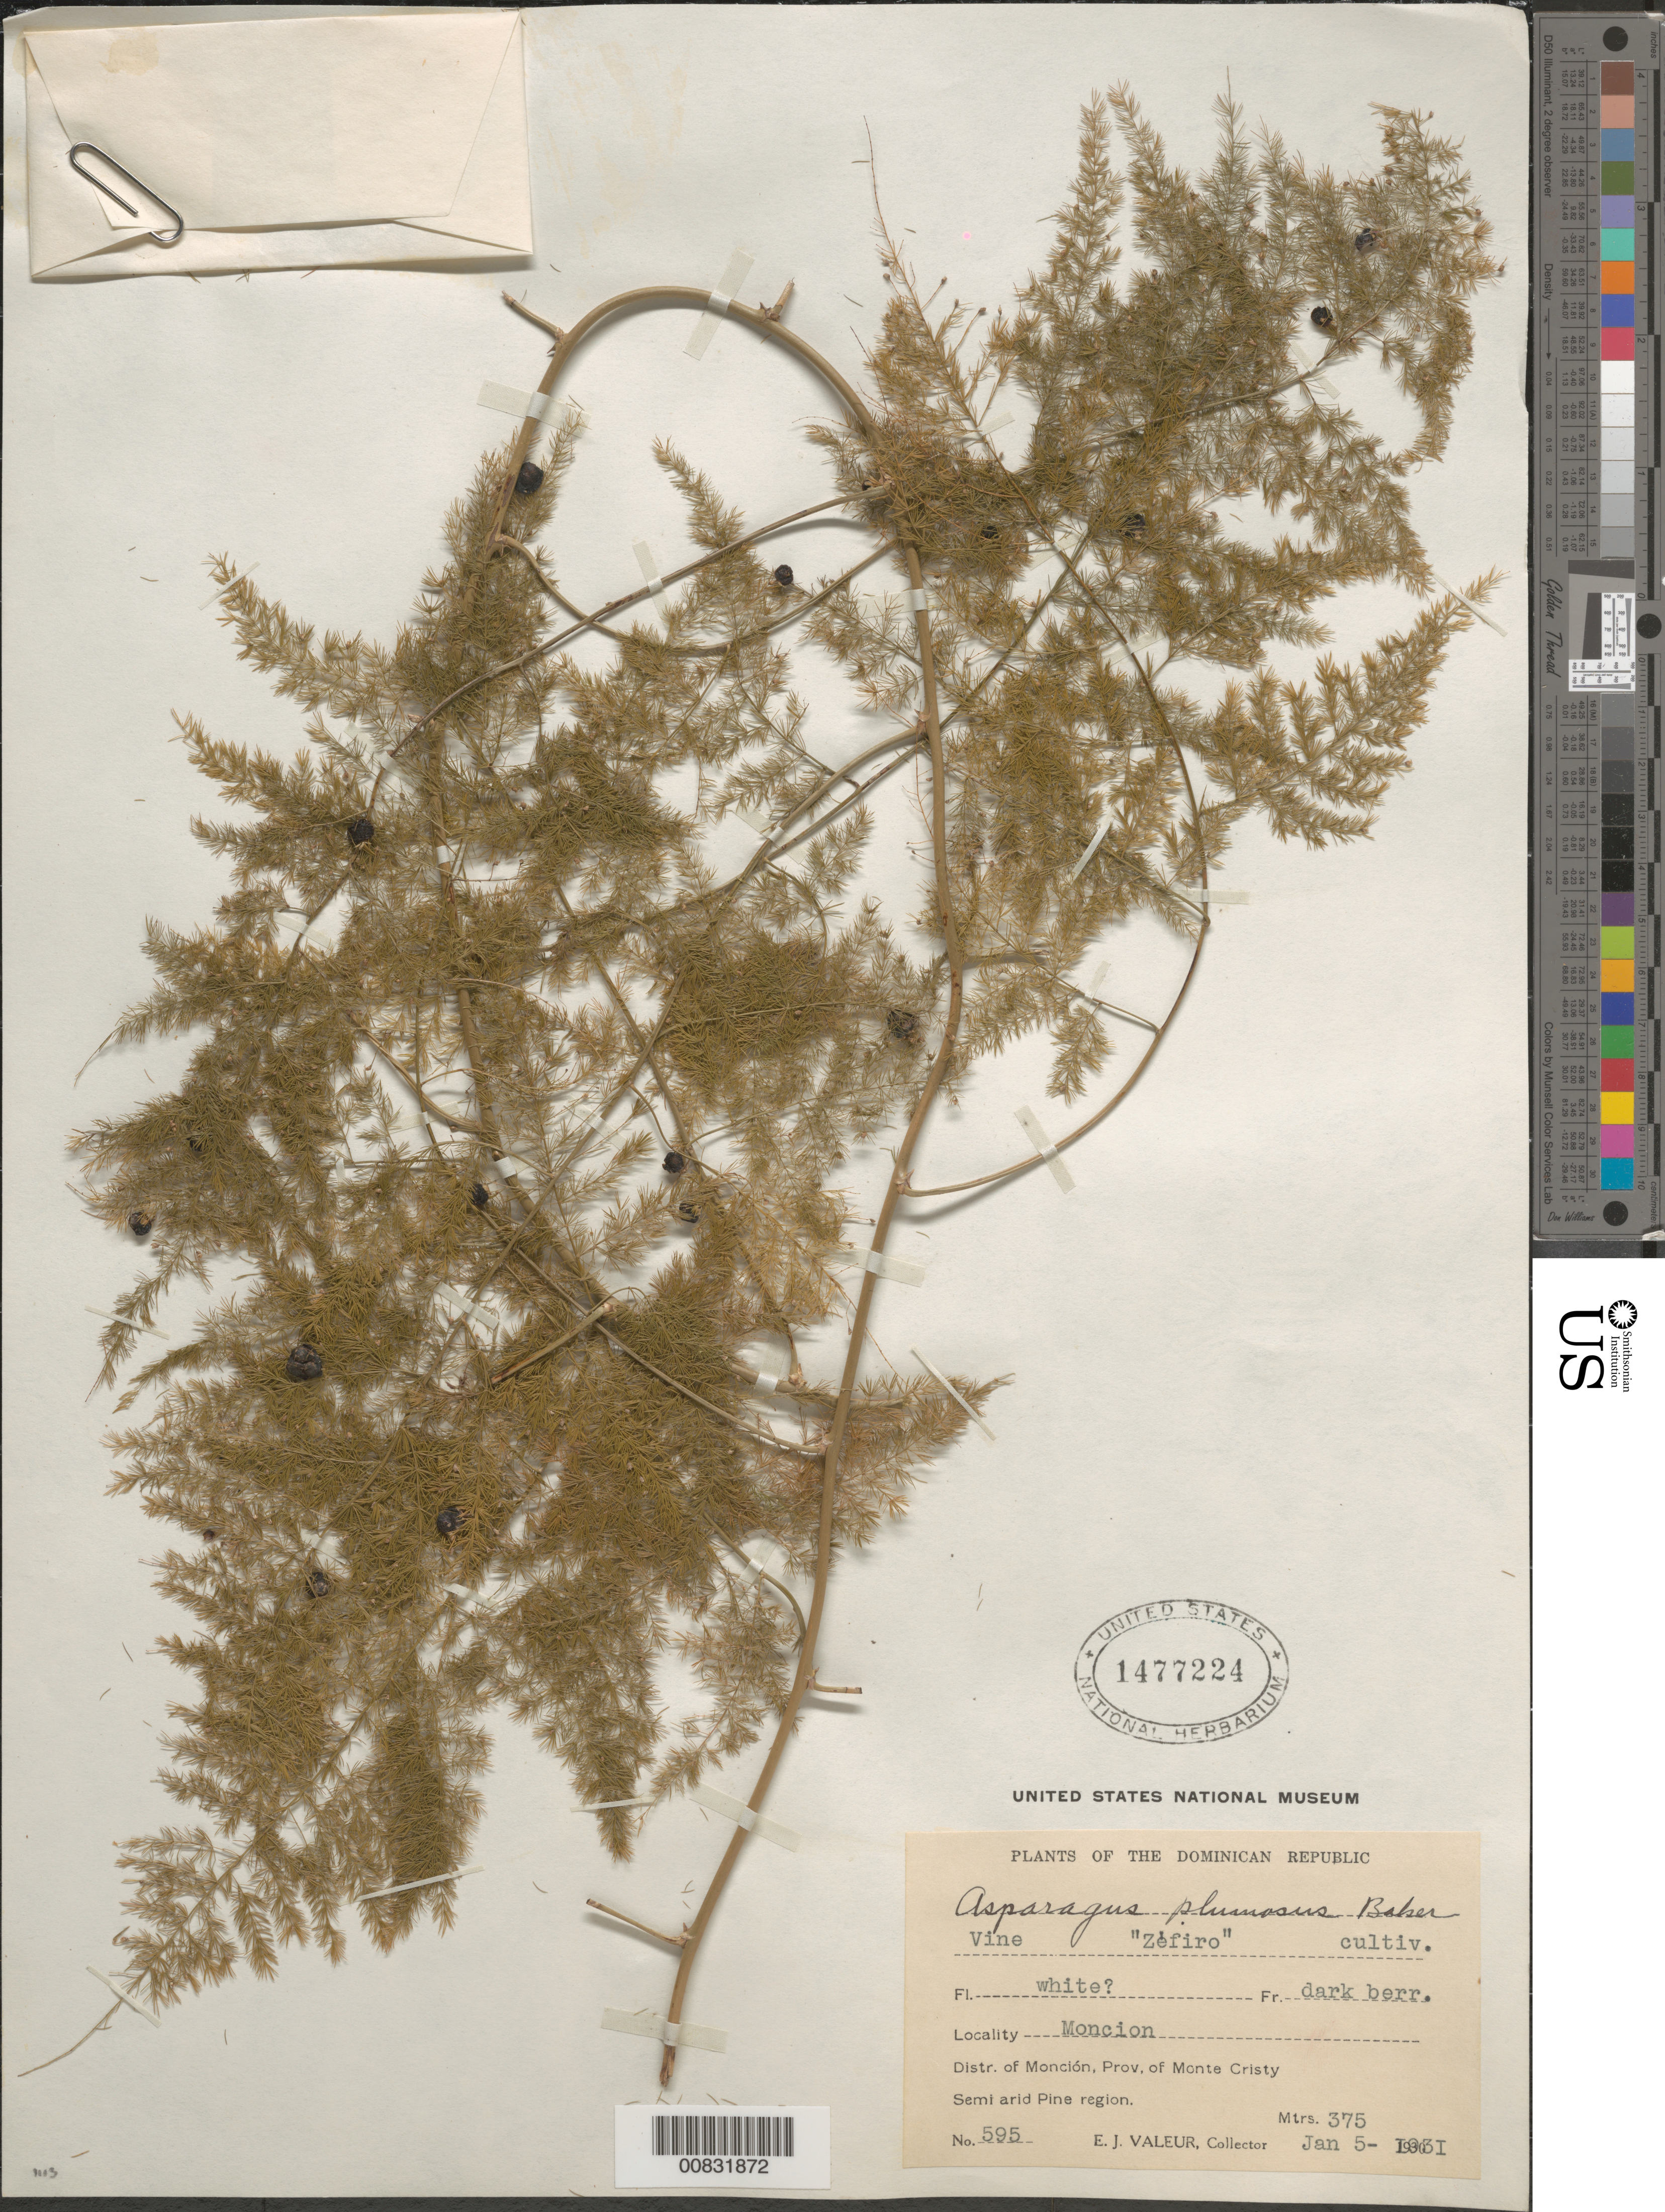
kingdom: Plantae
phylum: Tracheophyta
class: Liliopsida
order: Asparagales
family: Asparagaceae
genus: Asparagus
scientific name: Asparagus plumosus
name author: Baker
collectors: E. Valeur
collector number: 595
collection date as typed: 05 Jan 1931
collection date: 1931-01-05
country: Dominican Republic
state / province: Monte Cristi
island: Hispaniola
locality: Monción, Distr. of Monción.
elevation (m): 375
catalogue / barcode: US 1477224